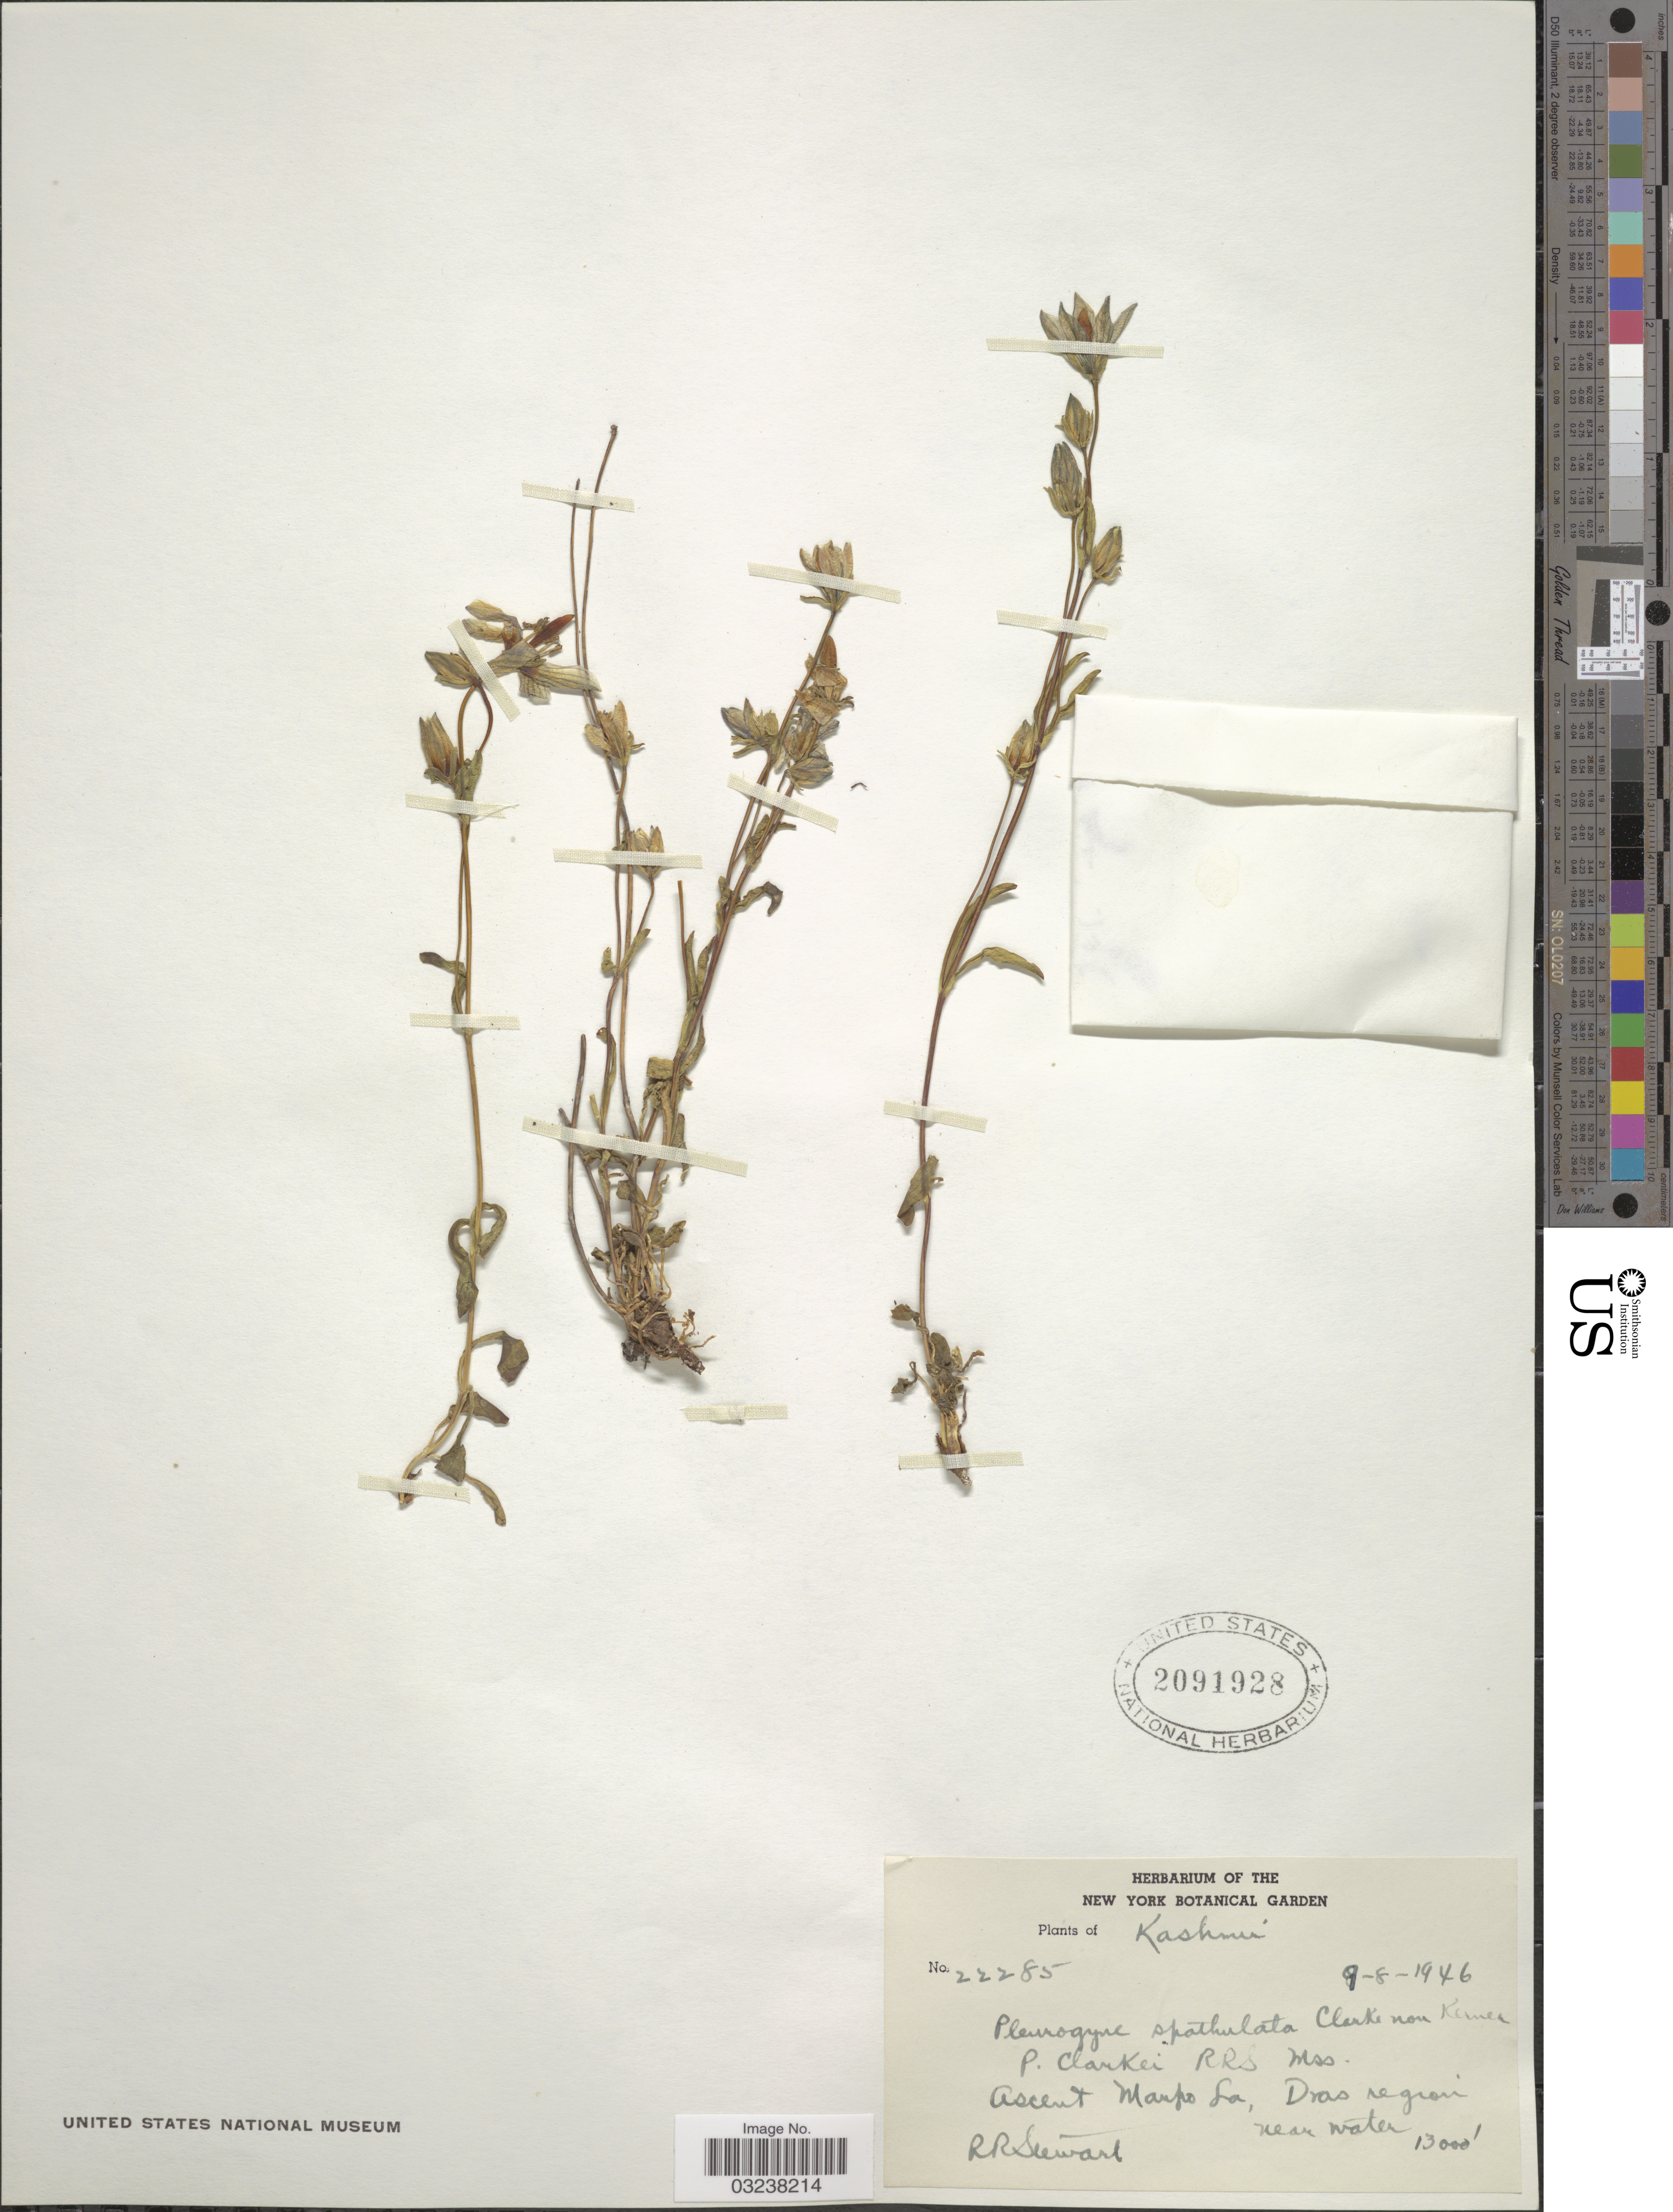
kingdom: Plantae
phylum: Tracheophyta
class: Magnoliopsida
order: Gentianales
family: Gentianaceae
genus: Lomatogonium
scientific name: Lomatogonium spathulatum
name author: (A. Kern.) Fernald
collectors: R. Stewart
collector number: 22285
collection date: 1946-08-09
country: India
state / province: Jammu and Kashmir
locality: Kashmir. Ascent Marpo La, Dras region near water.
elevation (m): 3962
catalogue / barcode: US 2091928